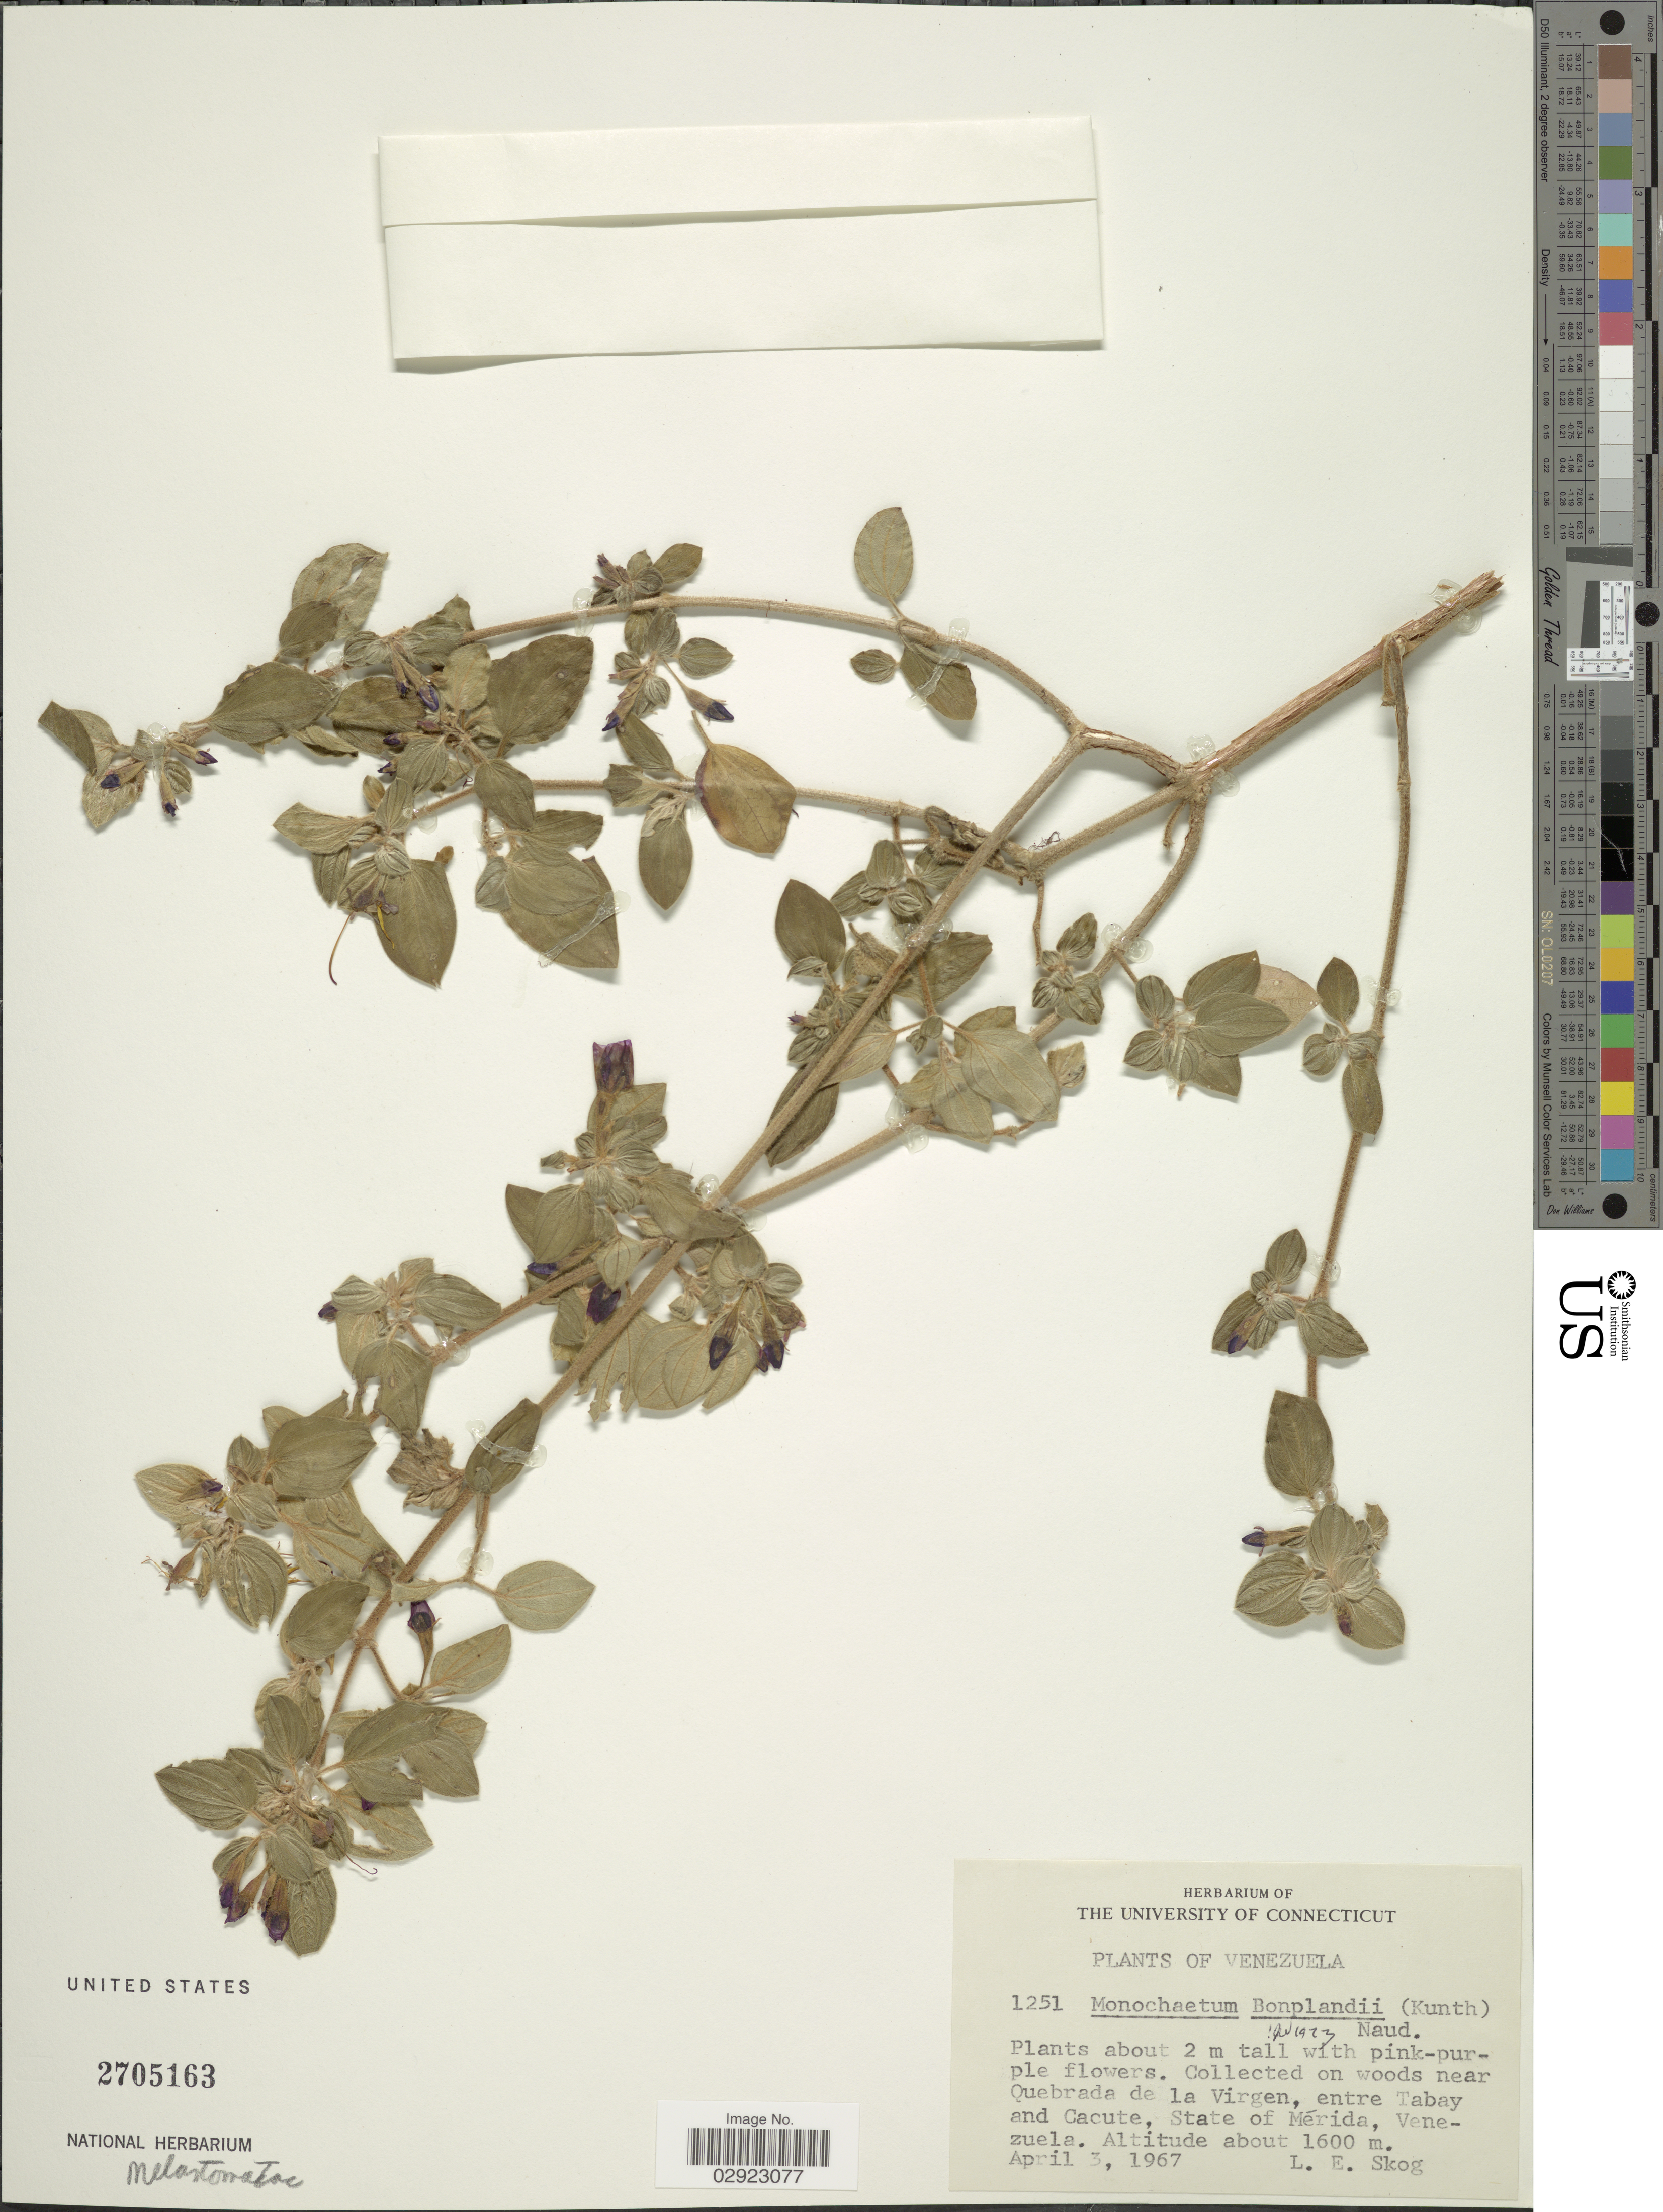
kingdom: Plantae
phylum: Tracheophyta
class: Magnoliopsida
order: Myrtales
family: Melastomataceae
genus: Monochaetum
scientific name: Monochaetum bonplandii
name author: (Kunth) Naudin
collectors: L. E. Skog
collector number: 1251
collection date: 1967-04-03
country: Venezuela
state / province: Mérida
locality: On woods near Quebrada de la Virgen, entre Tabay and Cacute.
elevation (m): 1600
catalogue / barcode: US 2705163